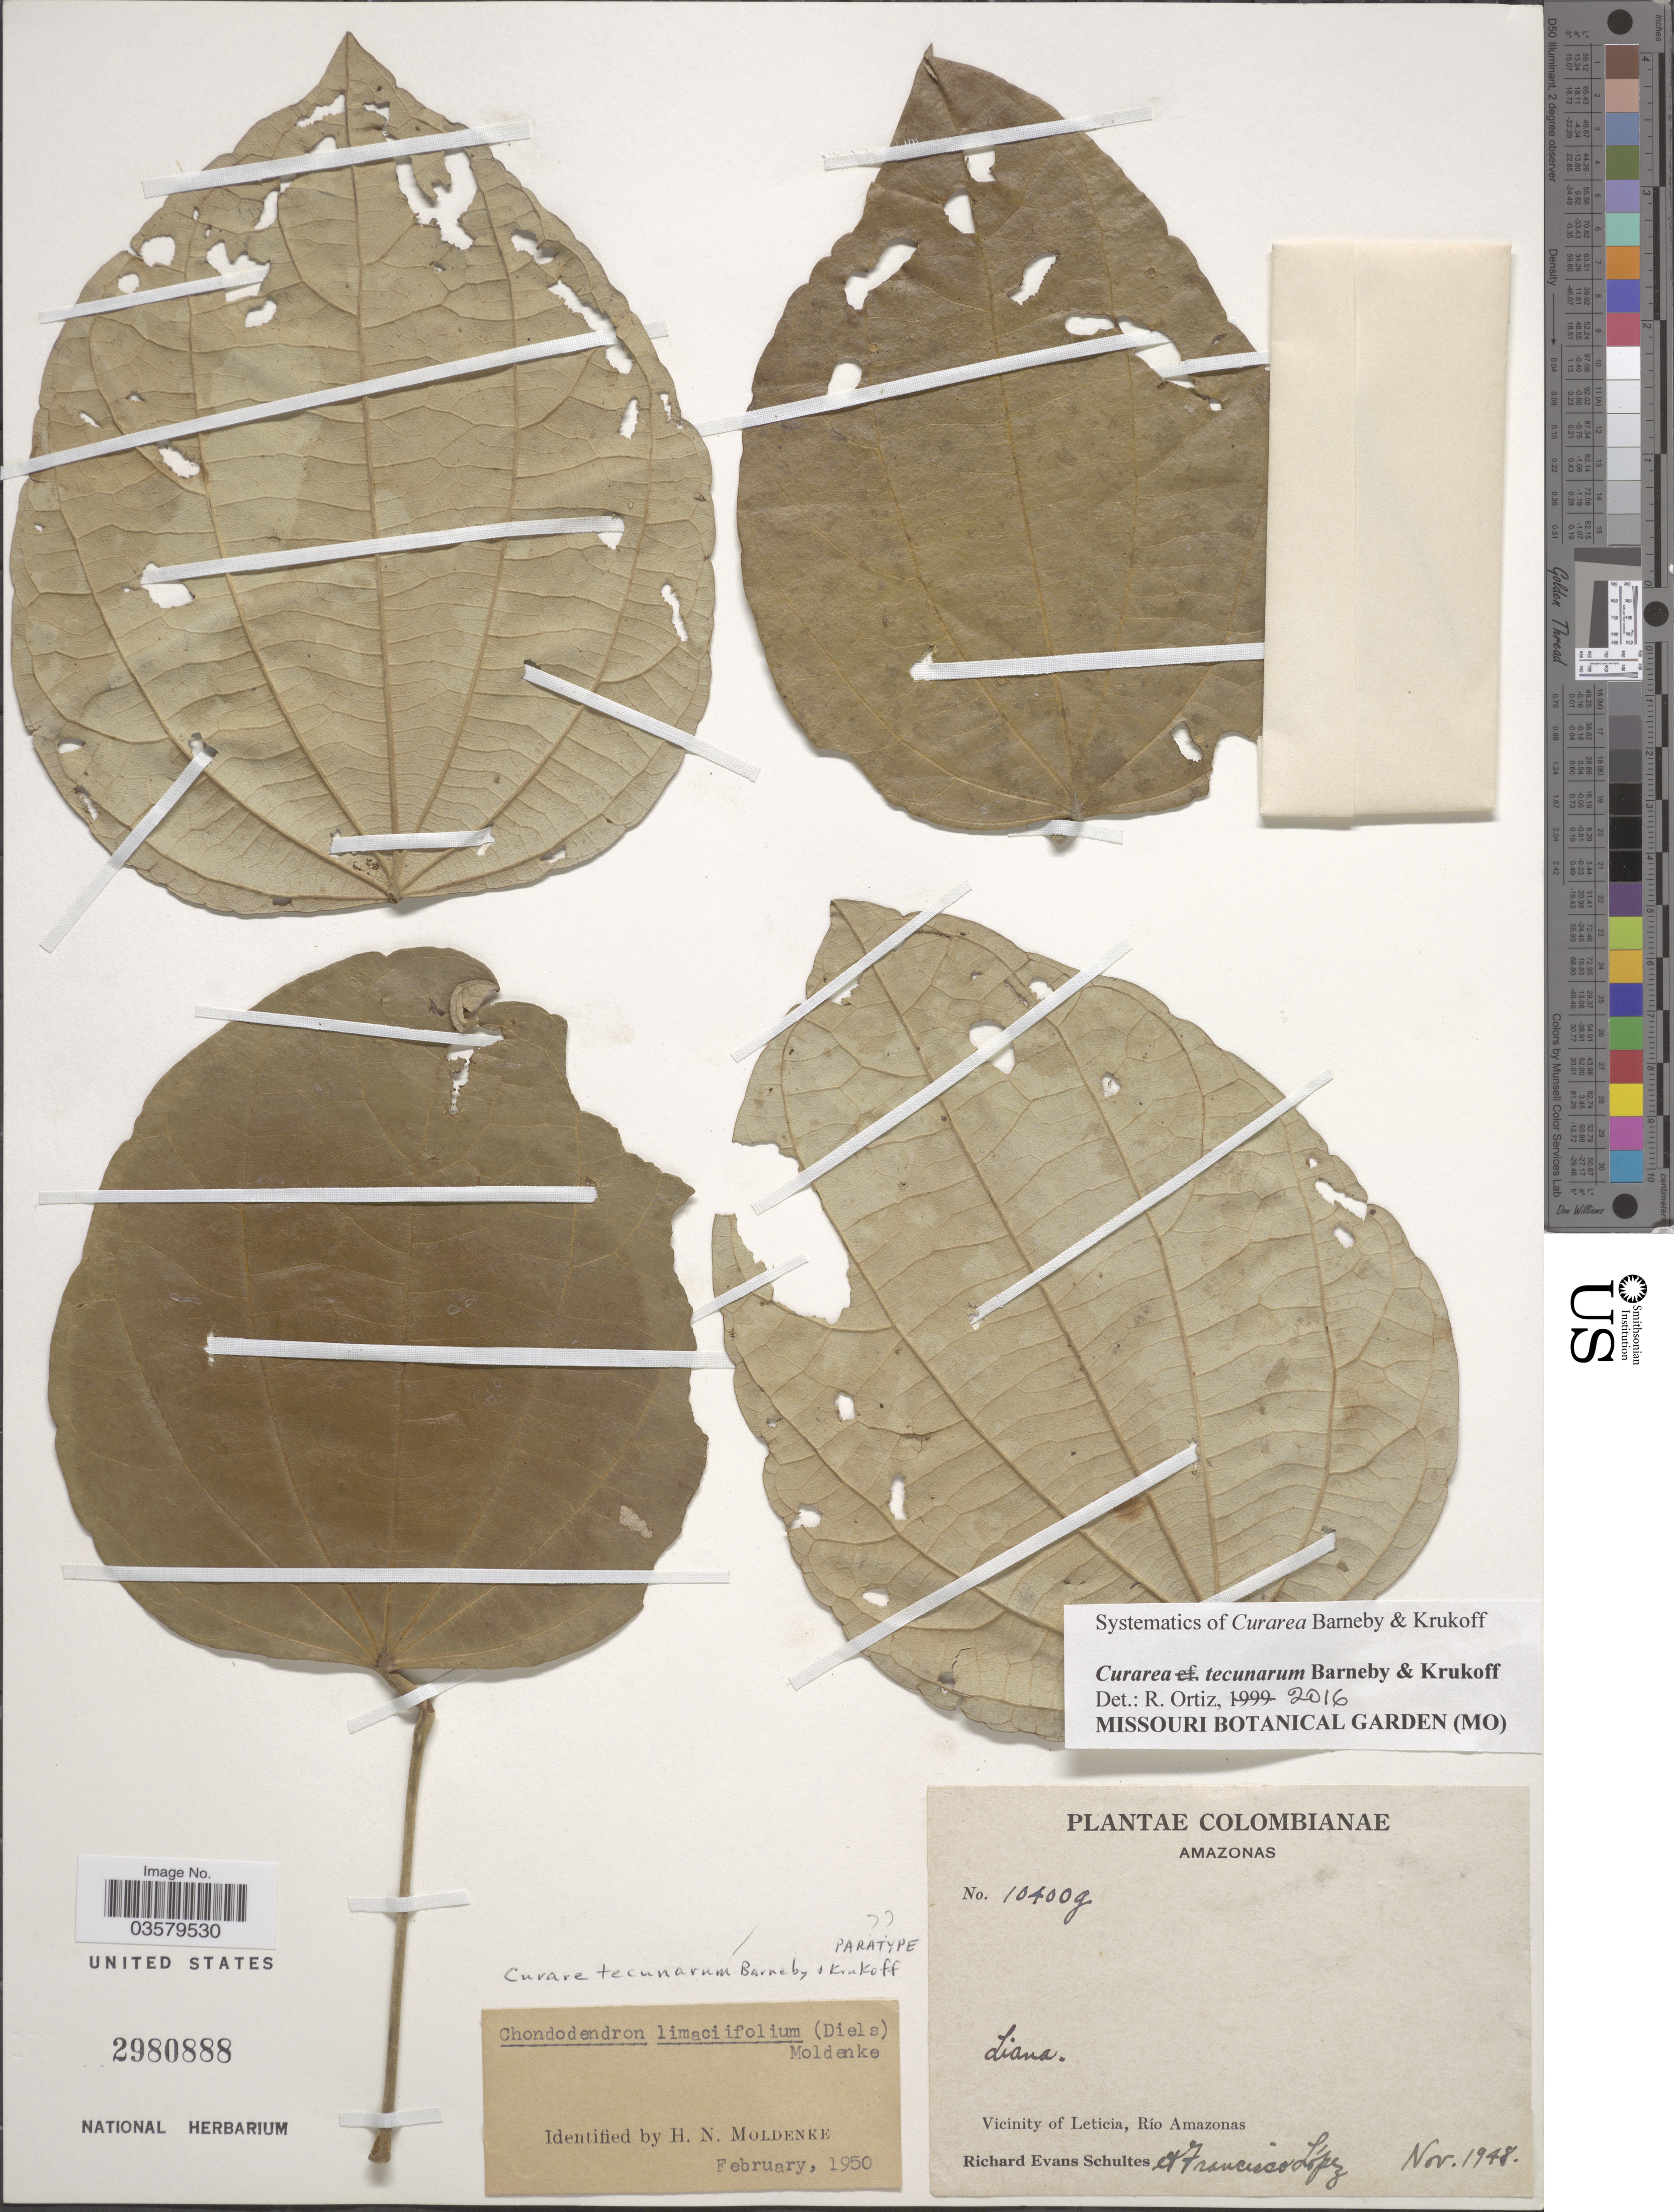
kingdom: Plantae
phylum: Tracheophyta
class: Magnoliopsida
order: Ranunculales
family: Menispermaceae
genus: Curarea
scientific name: Curarea tecunarum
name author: Barneby & Krukoff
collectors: R. E. Schultes & F. Lopéz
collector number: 10400g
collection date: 1948-11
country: Colombia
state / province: Amazônas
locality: Vicinity of Leticia, Río Amazonas.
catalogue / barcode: US 2980888